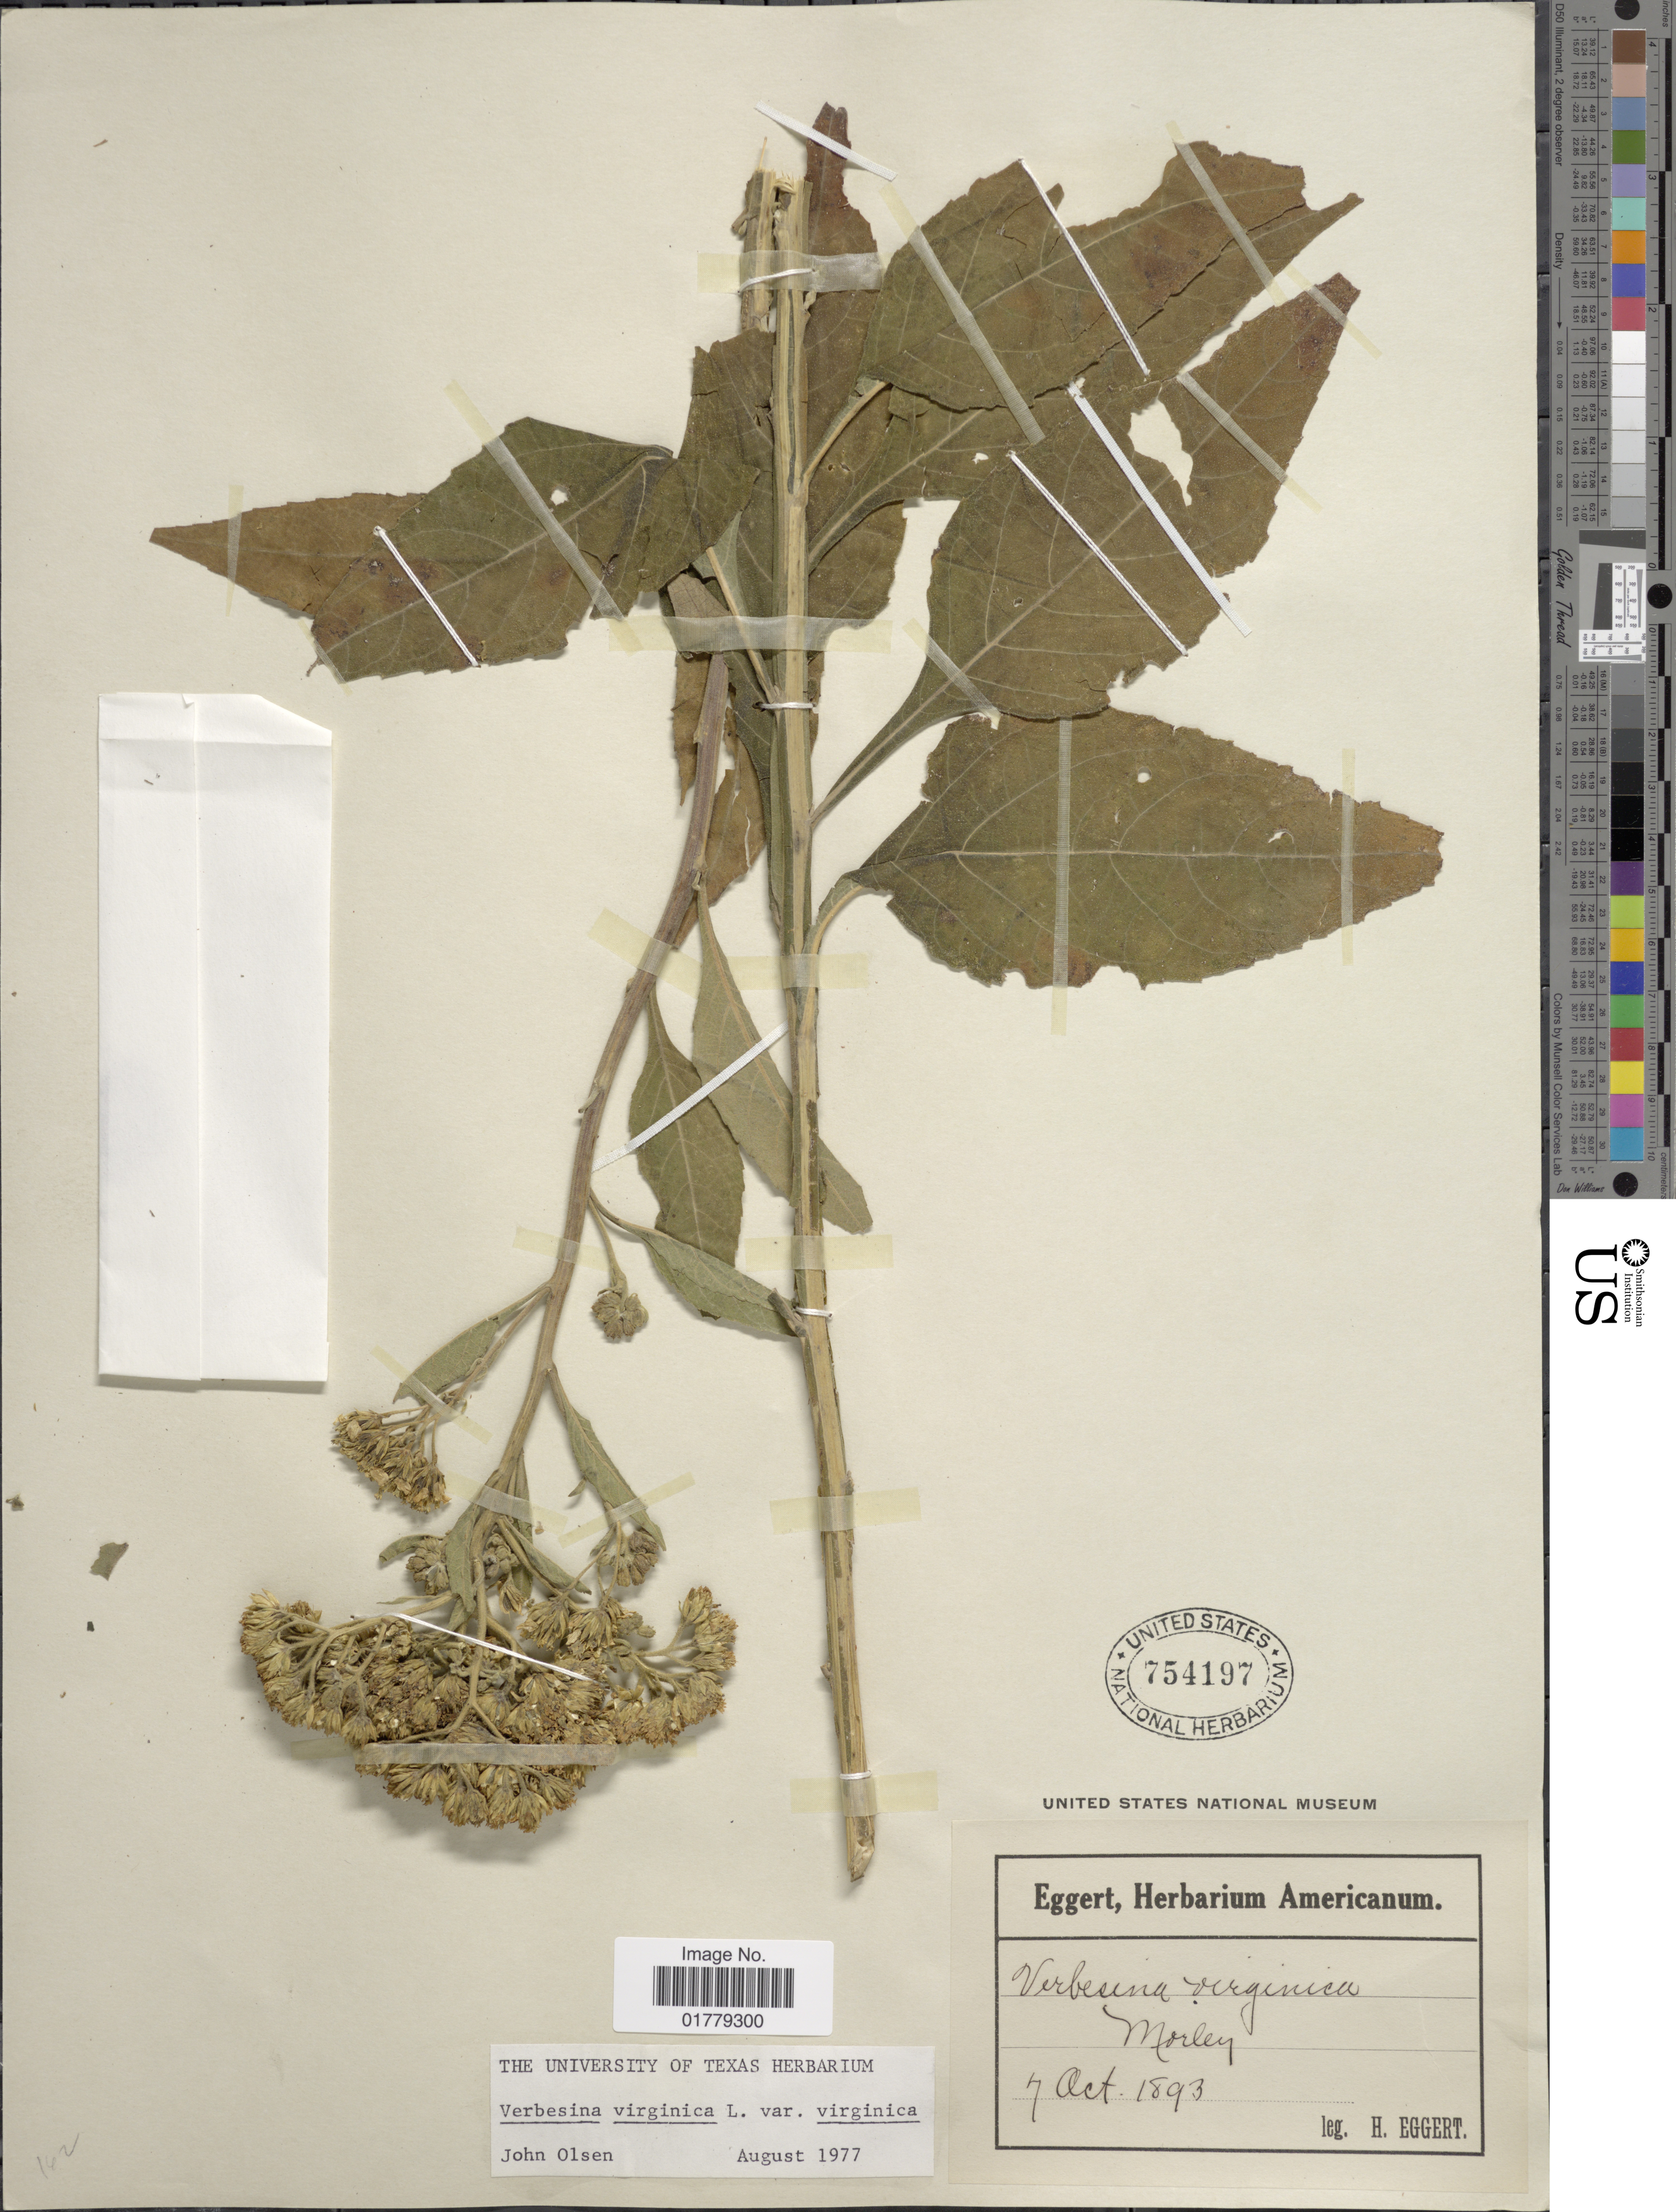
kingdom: Plantae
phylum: Tracheophyta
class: Magnoliopsida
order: Asterales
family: Asteraceae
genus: Verbesina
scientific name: Verbesina virginica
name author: L.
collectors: H. Eggert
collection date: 1893-10-07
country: United States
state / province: Missouri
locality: Morley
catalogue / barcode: US 754197